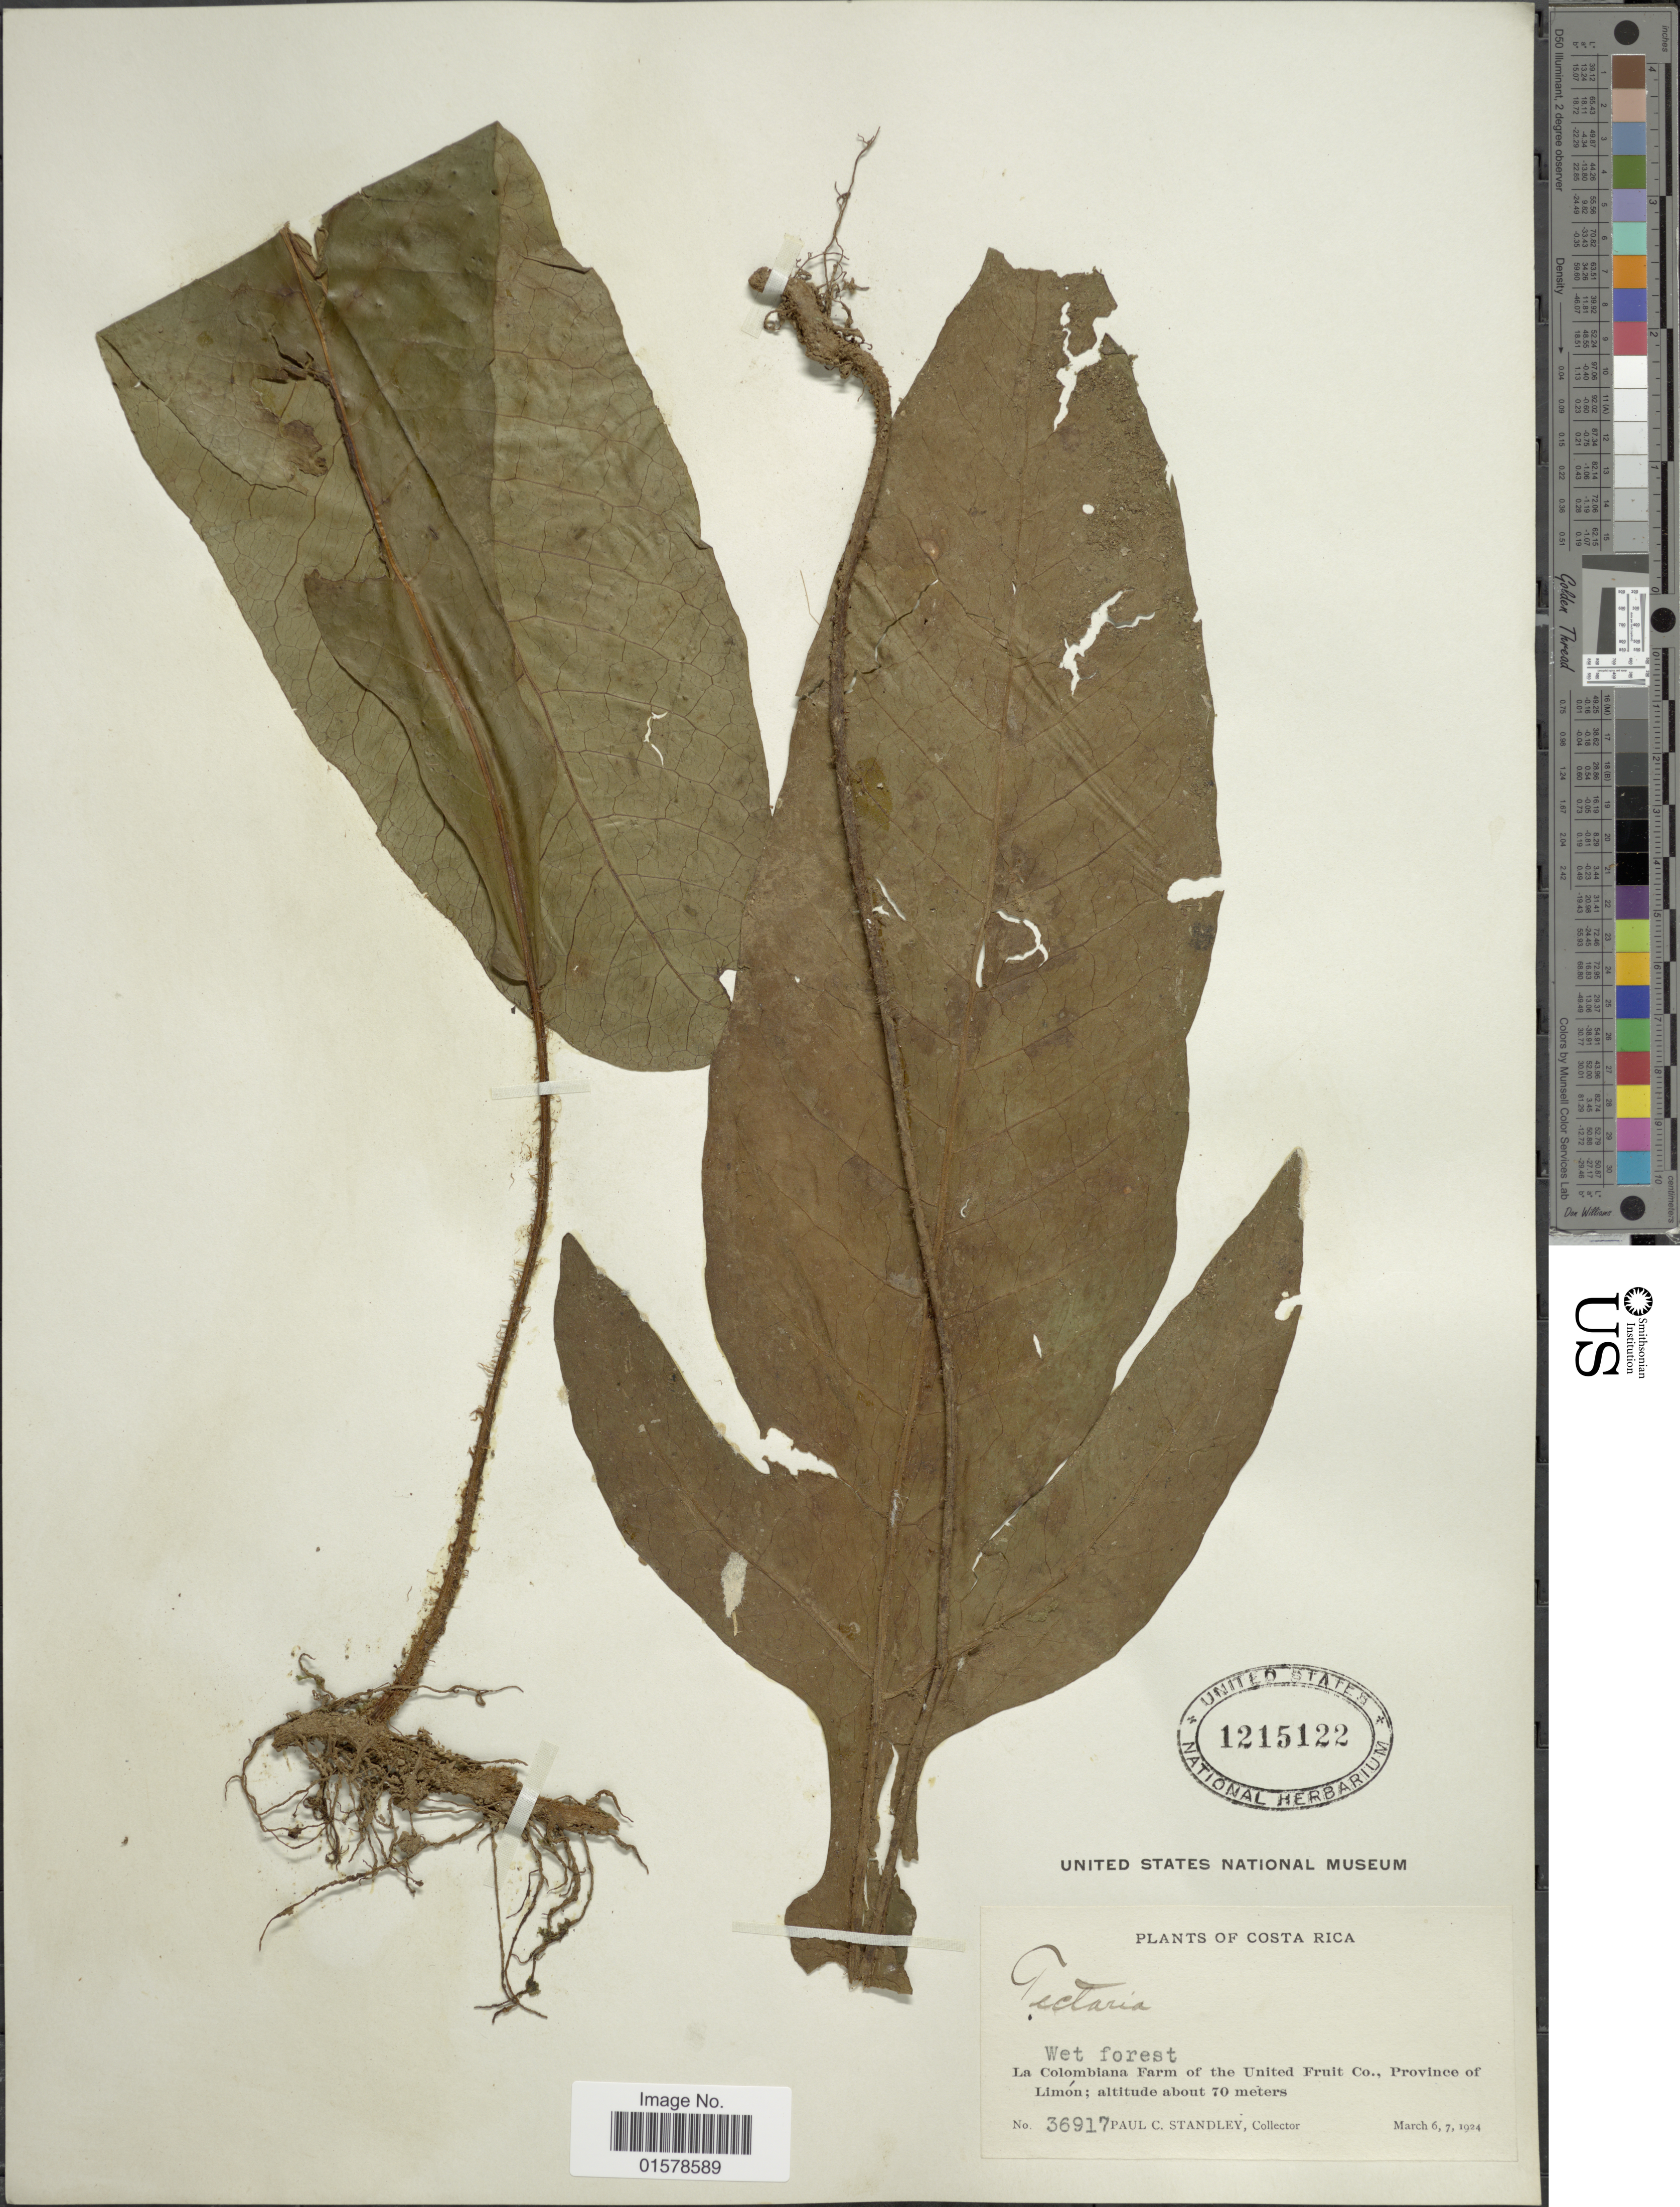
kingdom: Plantae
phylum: Tracheophyta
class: Polypodiopsida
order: Polypodiales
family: Tectariaceae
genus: Tectaria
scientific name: Tectaria nicotianifolia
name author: (Baker) C. Chr.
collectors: P. C. Standley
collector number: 36917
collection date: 1924-03-06/1924-03-07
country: Costa Rica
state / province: Limón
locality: La Colombiana Farm of the United Fruit Co., Province of Limon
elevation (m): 70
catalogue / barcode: US 1215122